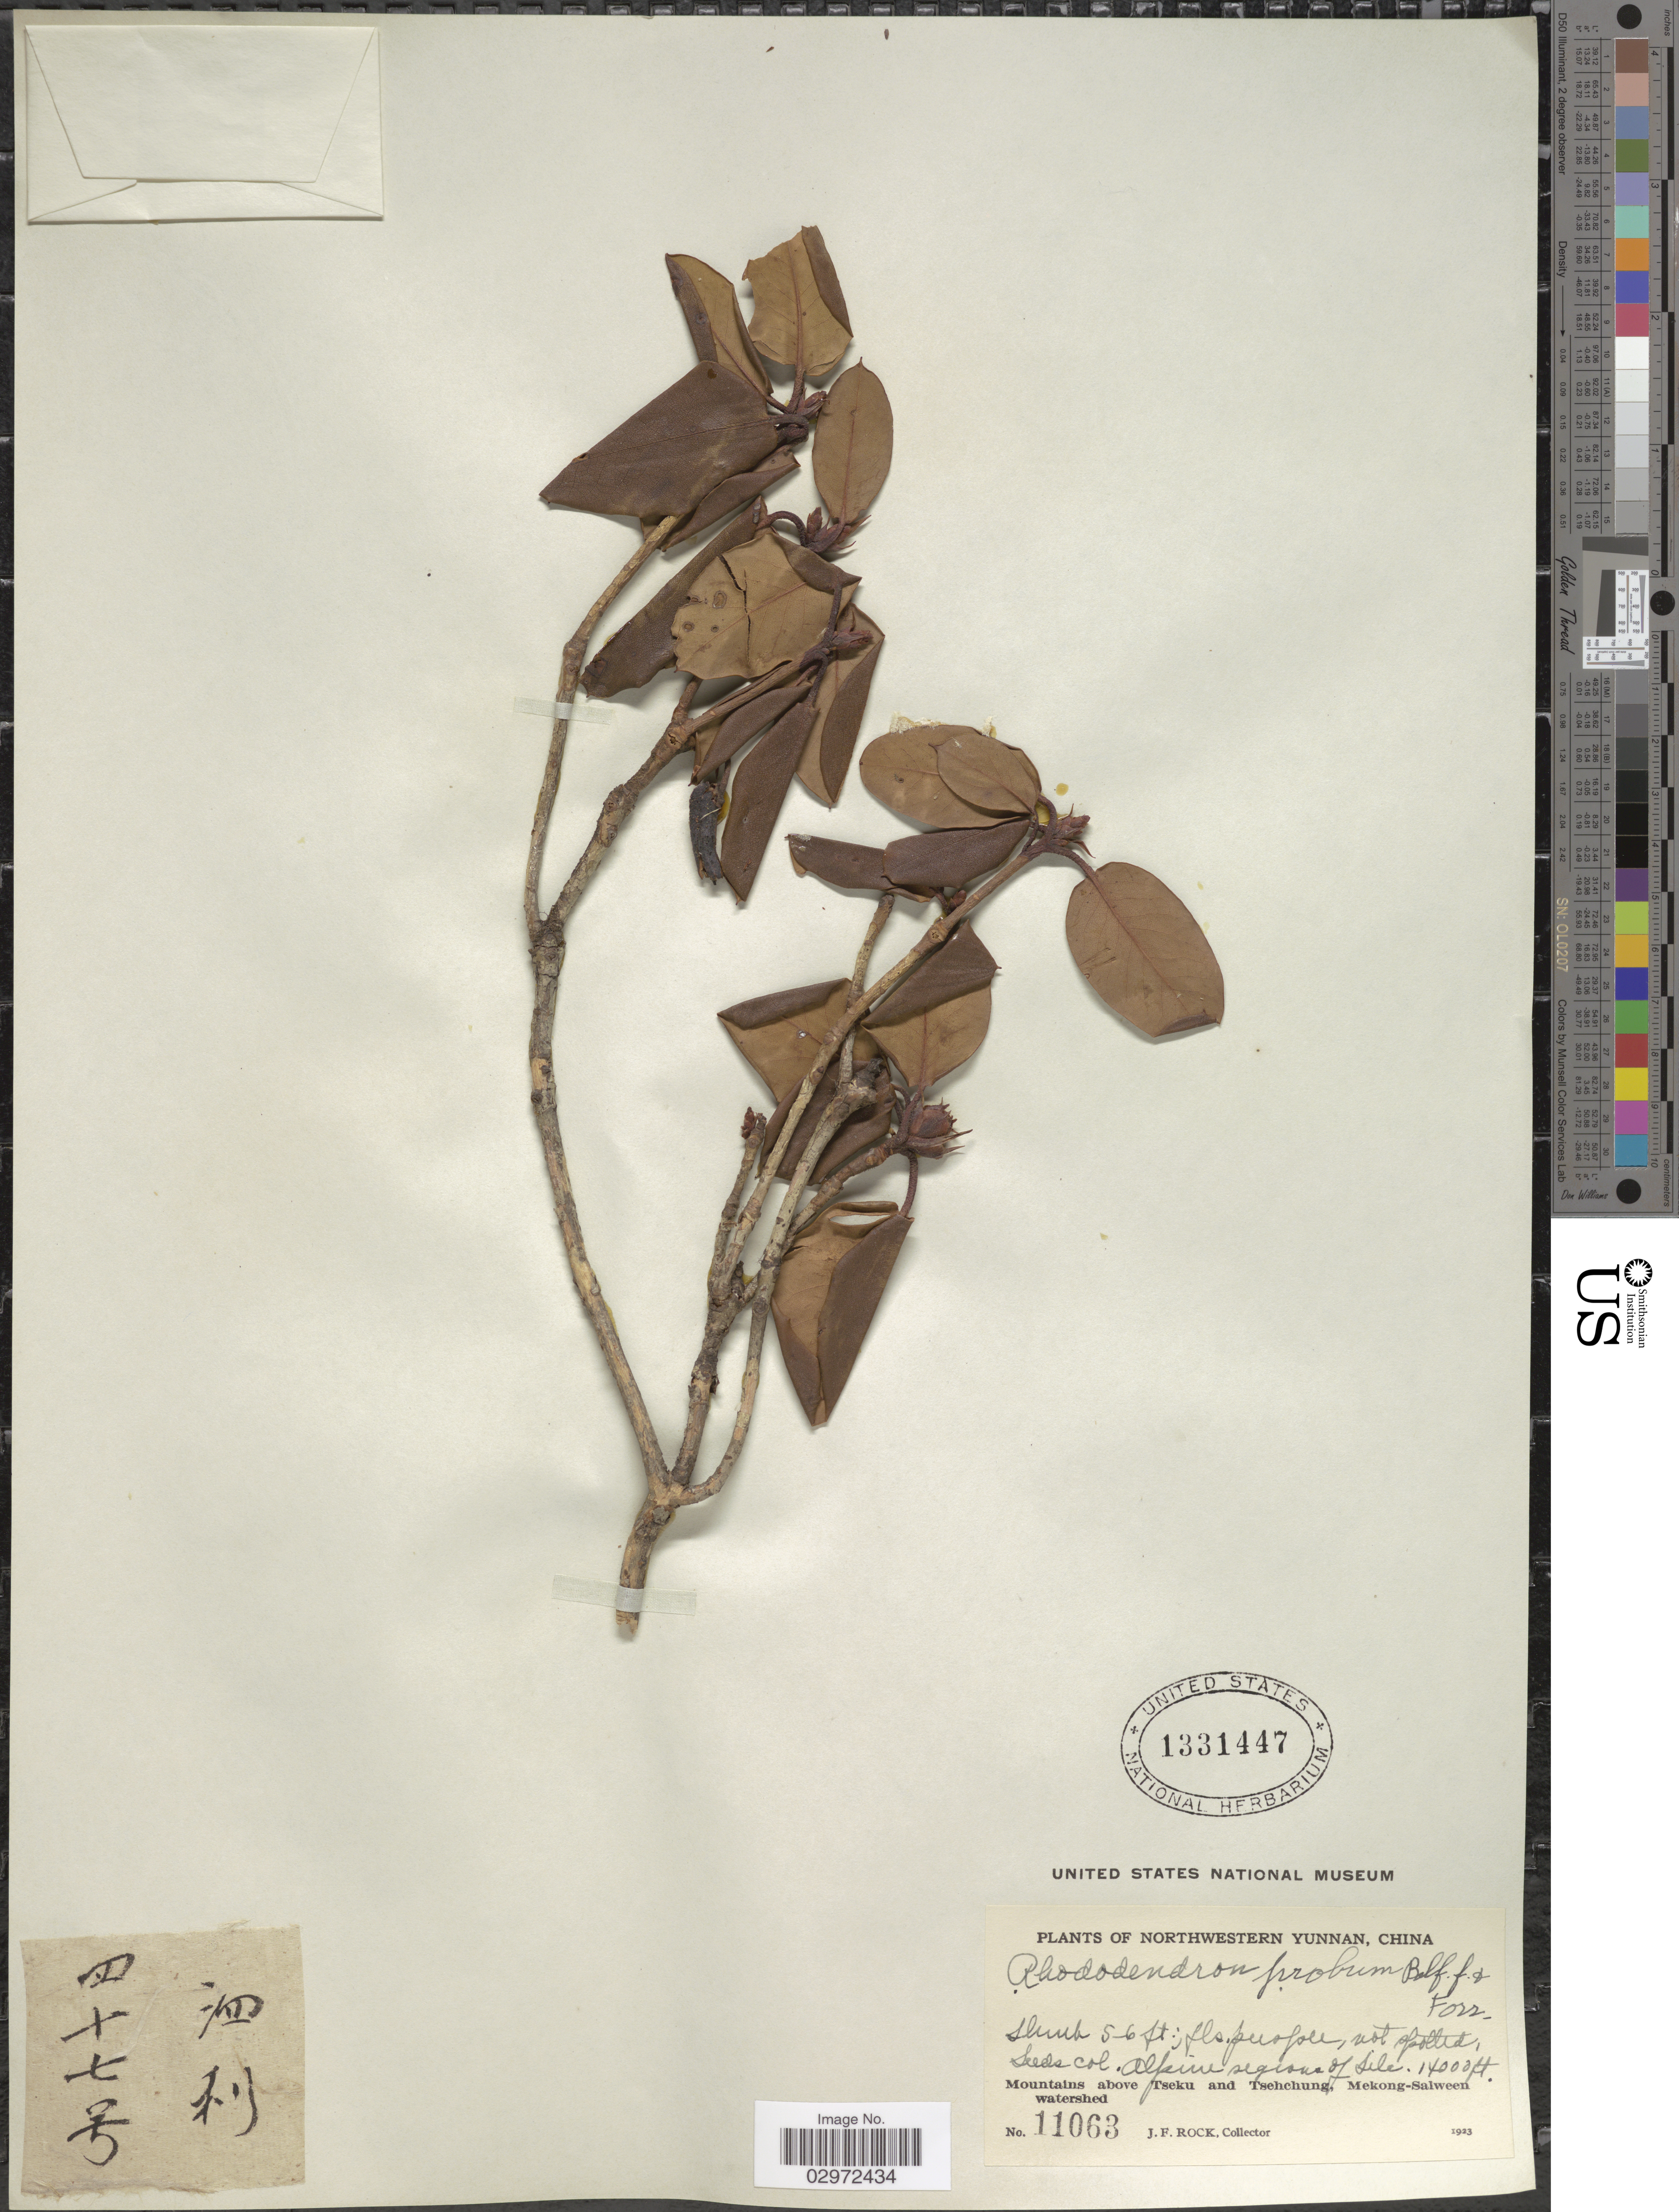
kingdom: Plantae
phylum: Tracheophyta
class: Magnoliopsida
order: Ericales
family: Ericaceae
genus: Rhododendron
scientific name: Rhododendron probum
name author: Balf. f. & Forrest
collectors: J. Rock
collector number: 11063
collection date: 1923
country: China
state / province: Yunnan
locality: Northwestern Yunnan, Alpine regions of Sile. Mountains above Tseku and Tsehchung, Mekong-Salween watershed.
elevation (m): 4267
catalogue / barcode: US 1331447